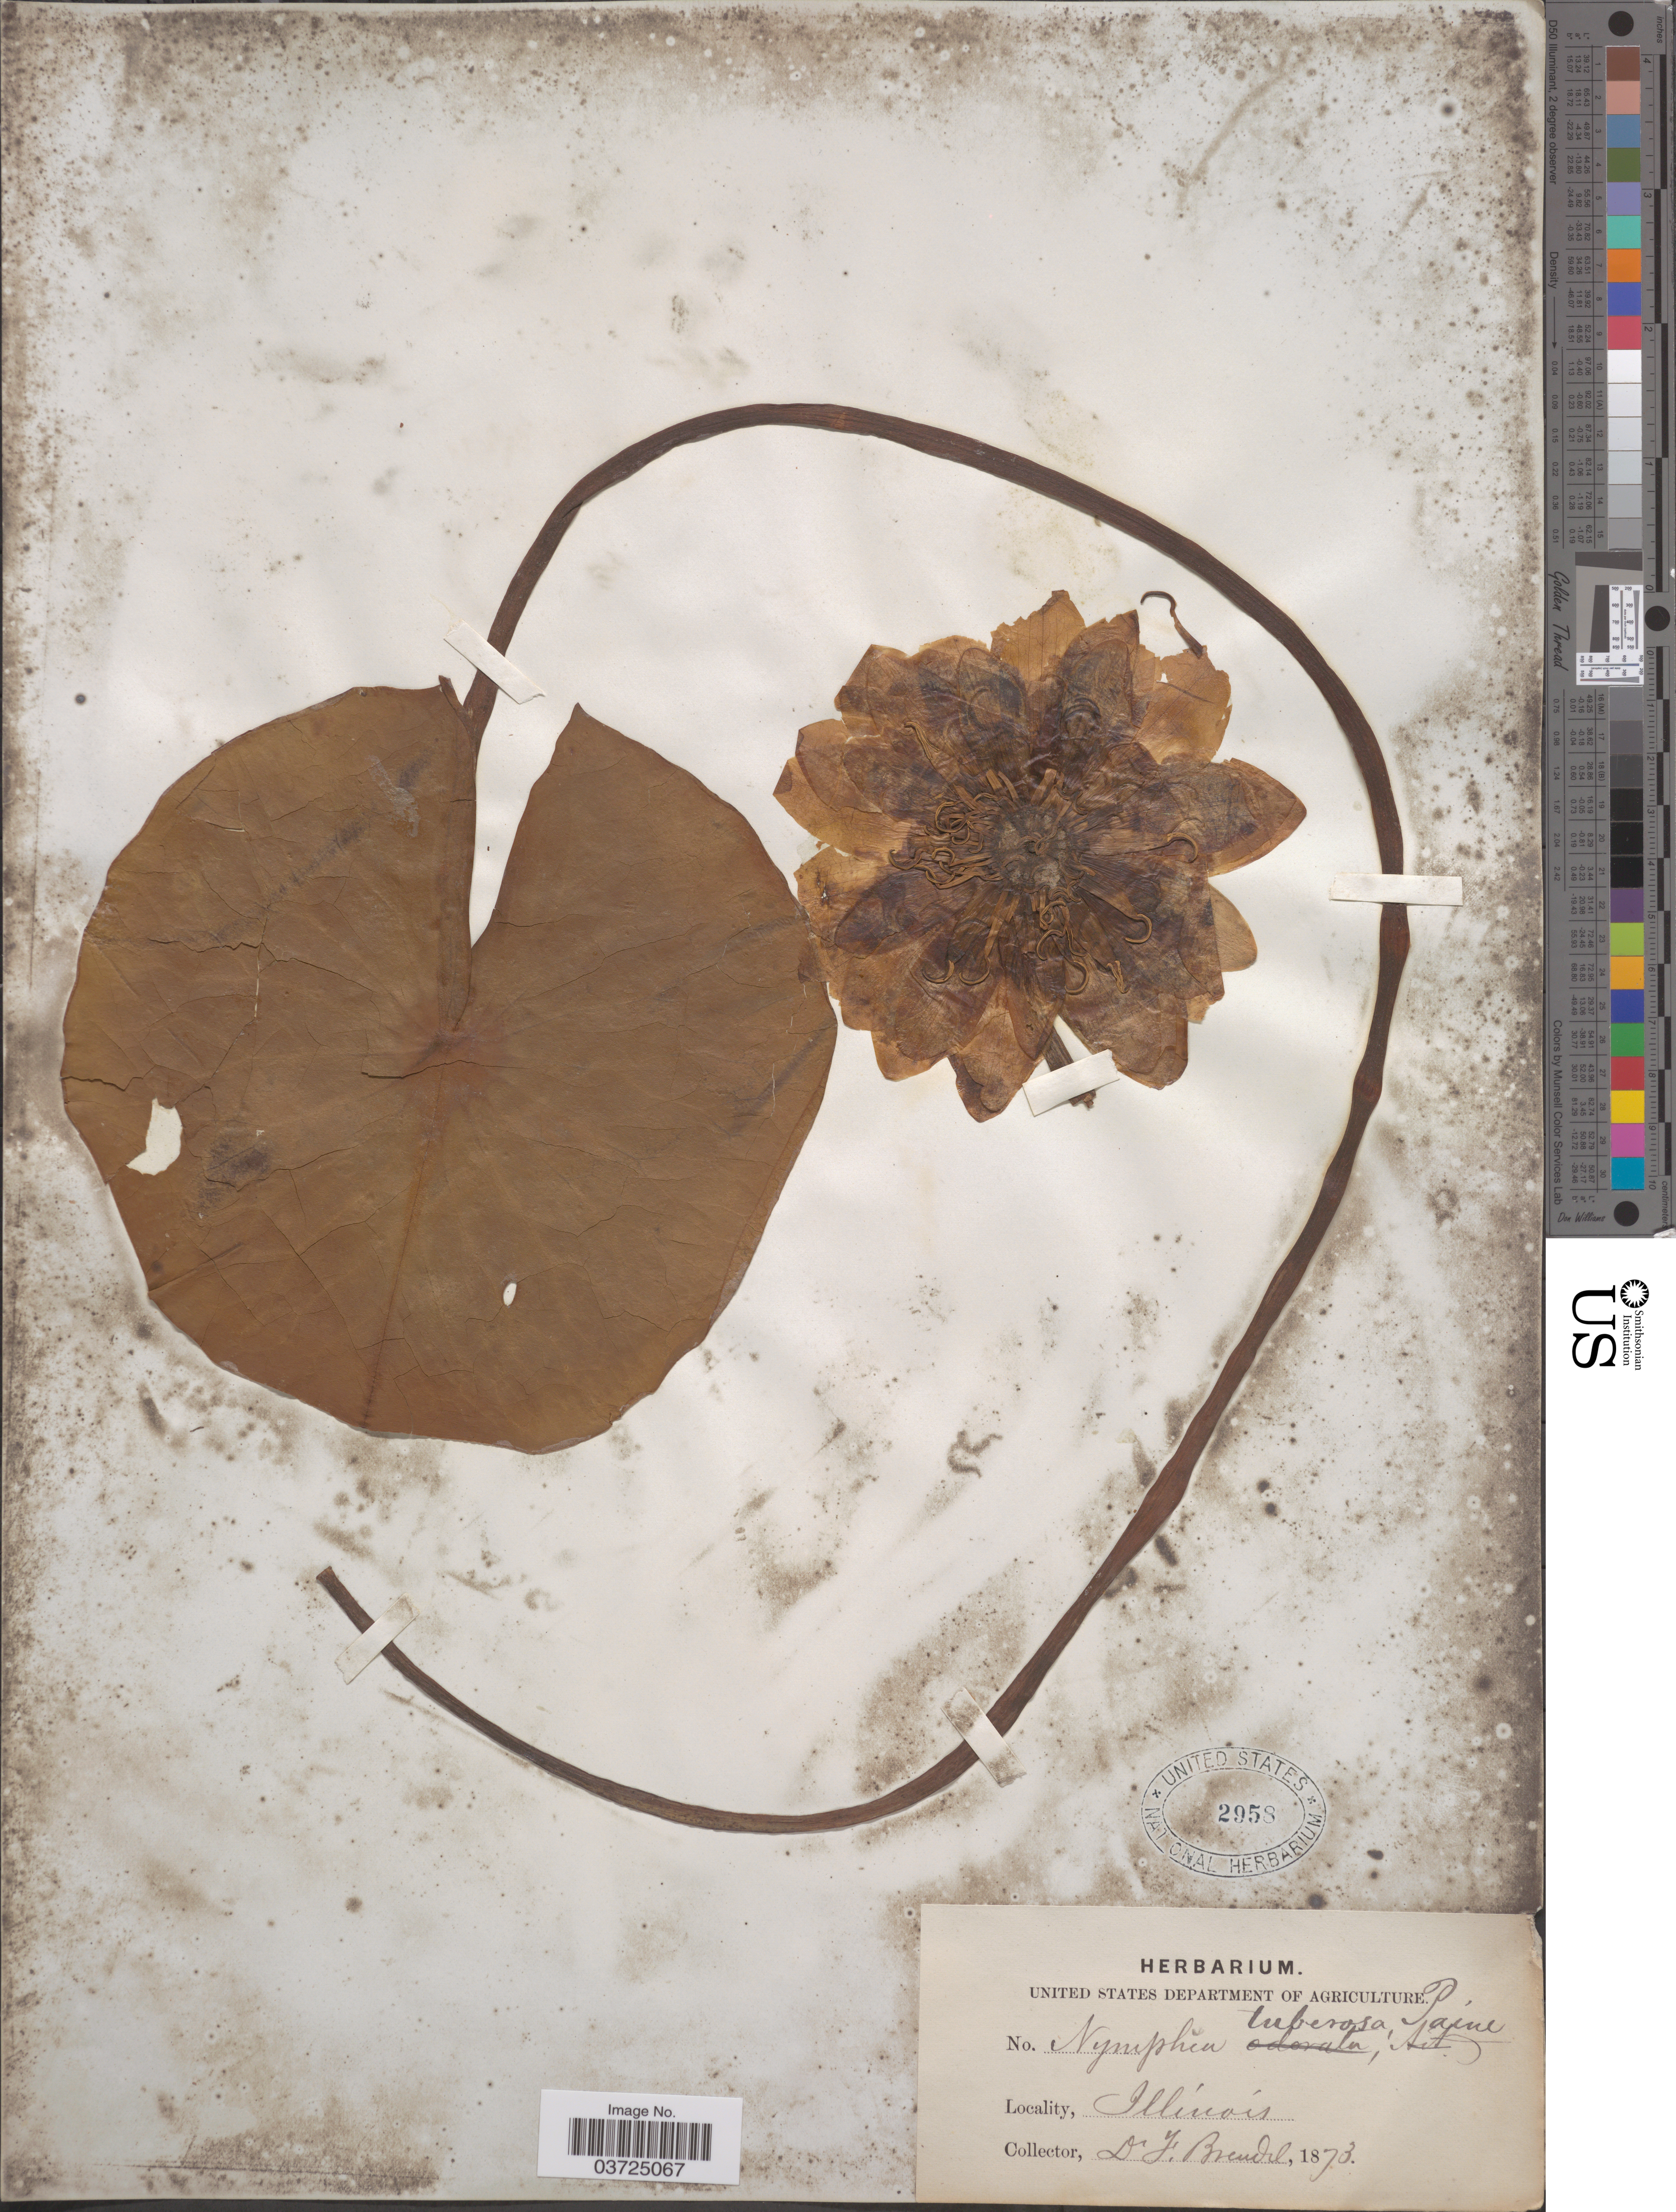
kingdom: Plantae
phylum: Tracheophyta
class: Magnoliopsida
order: Nymphaeales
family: Nymphaeaceae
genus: Nymphaea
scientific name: Nymphaea tuberosa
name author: Paine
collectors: F. Brendel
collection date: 1873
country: United States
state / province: Illinois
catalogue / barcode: US 2958